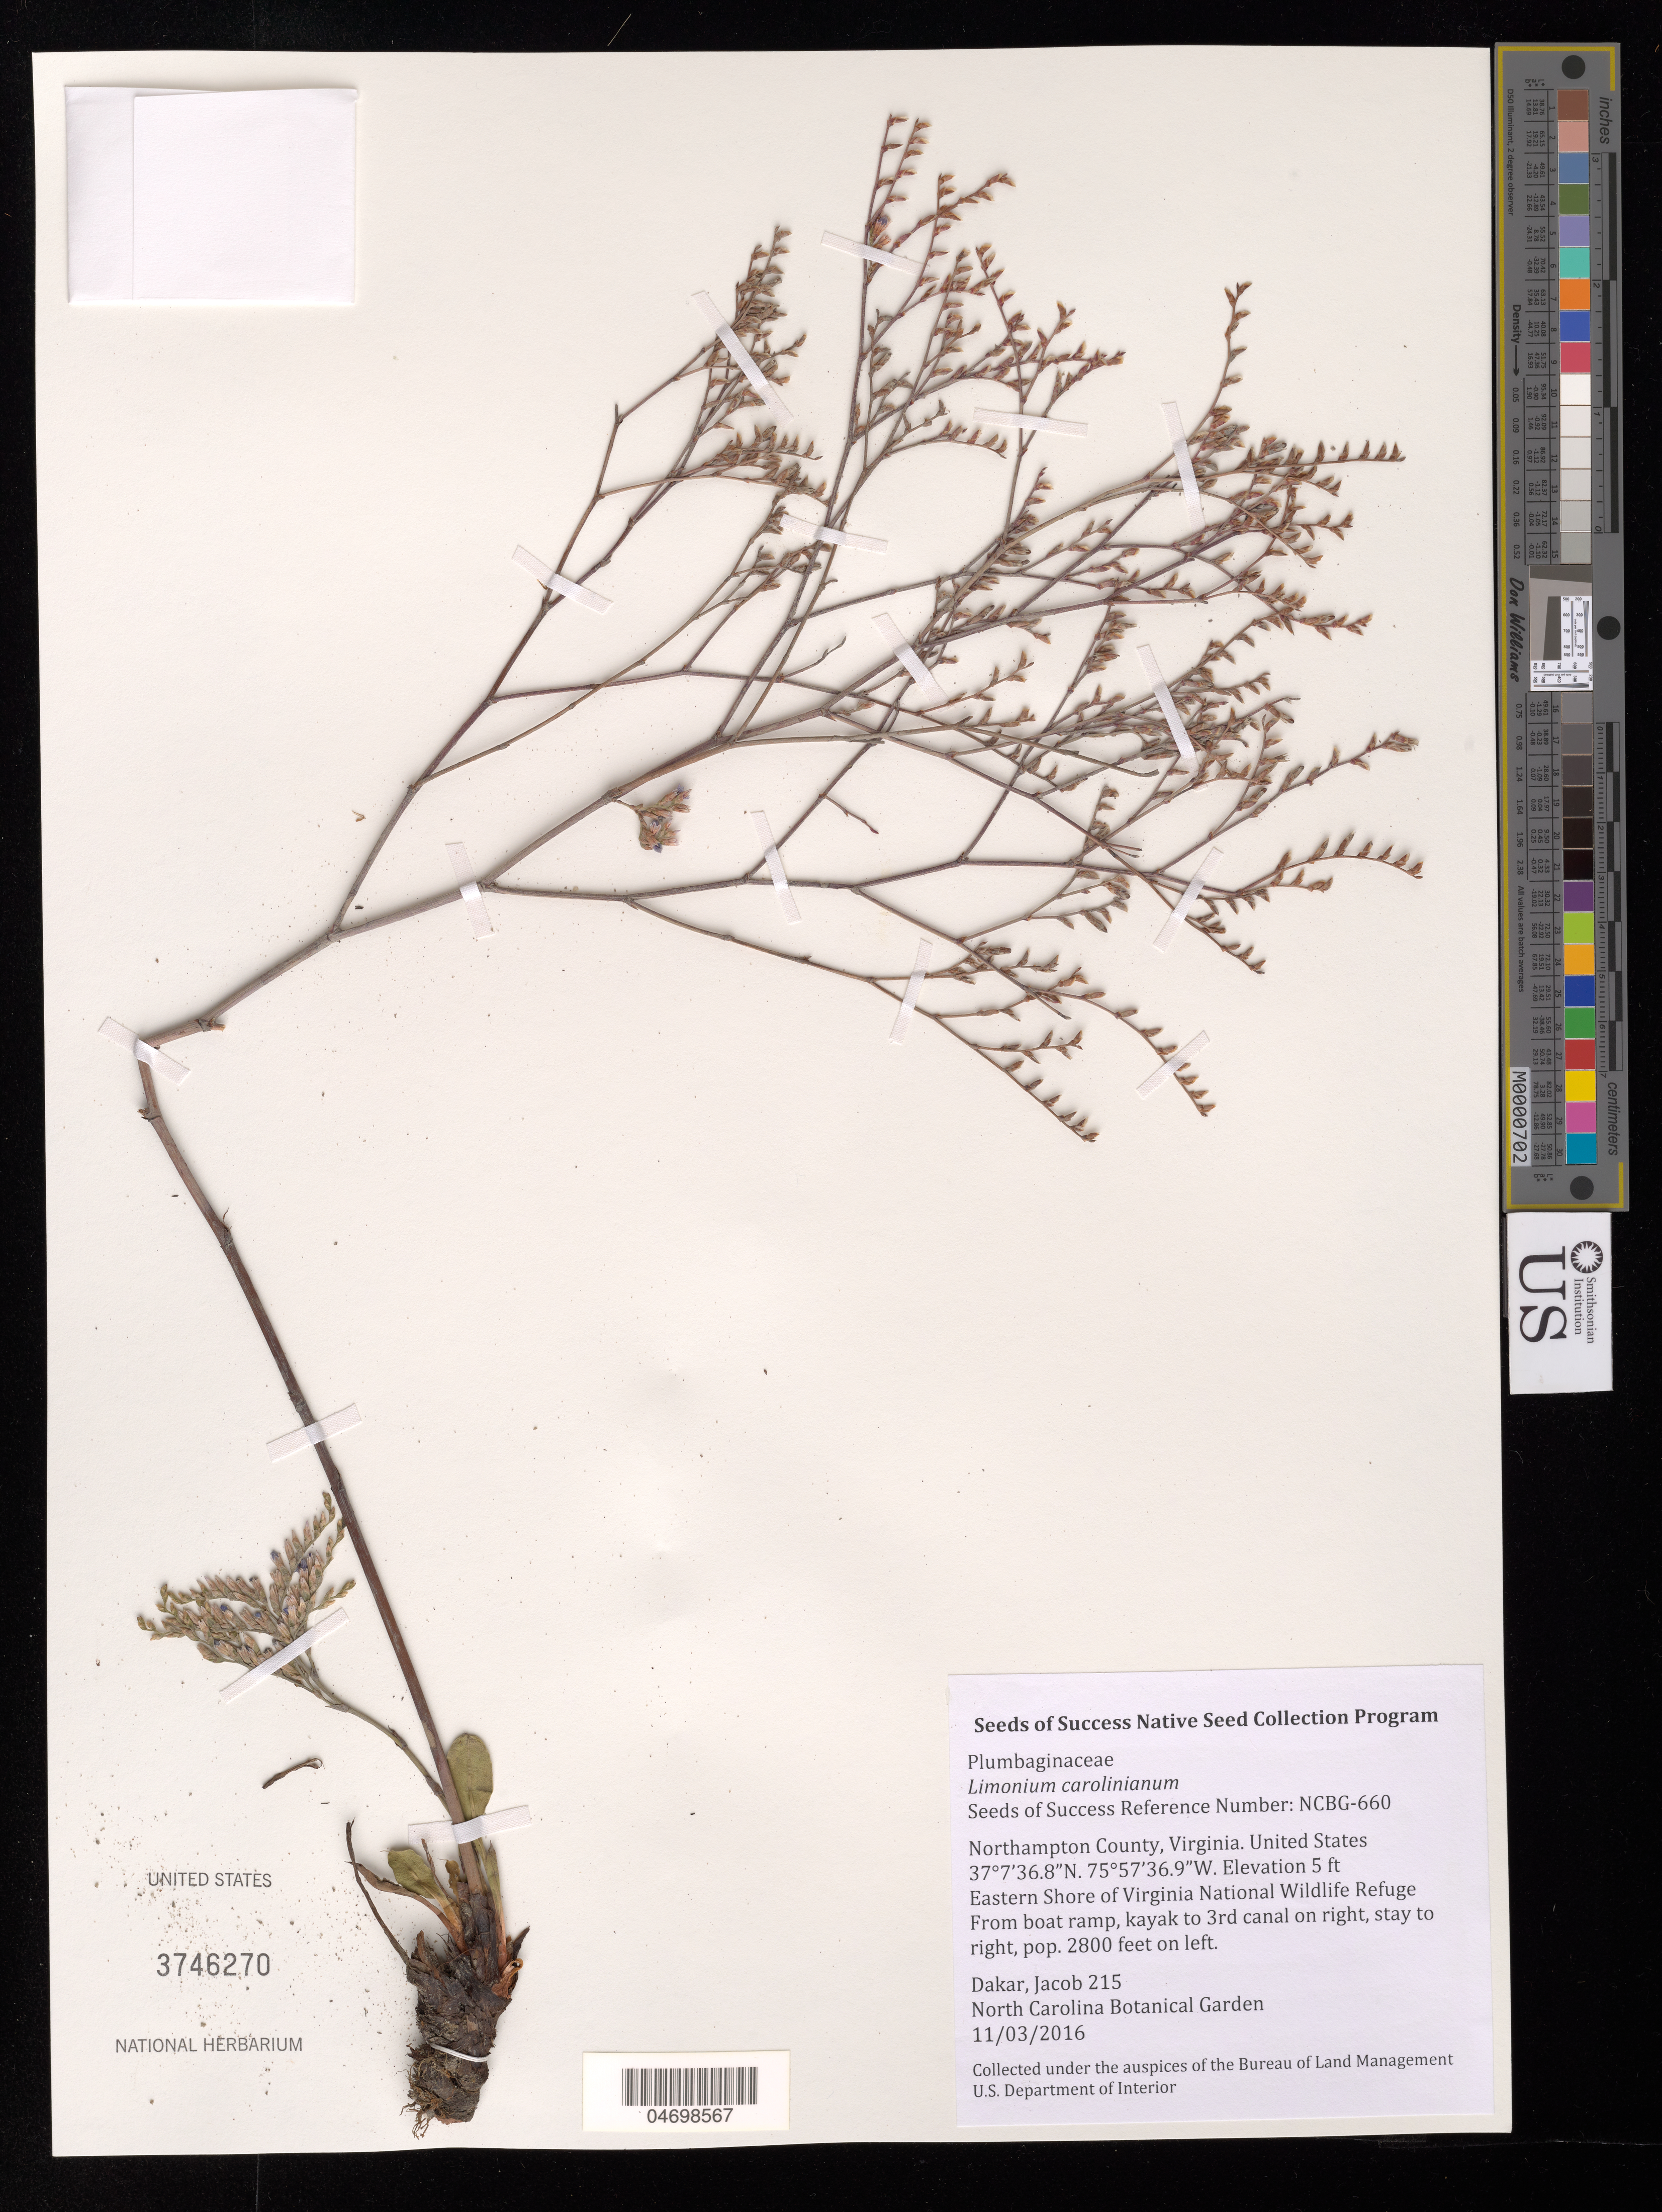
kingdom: Plantae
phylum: Tracheophyta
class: Magnoliopsida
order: Caryophyllales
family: Plumbaginaceae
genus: Limonium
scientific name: Limonium carolinianum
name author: (Walter) Britton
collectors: J. Dakar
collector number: NCBG-660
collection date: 2016-11-03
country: United States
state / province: Virginia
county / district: Northampton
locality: Eastern Shore of Virginia National Wildlife Refuge, Wise Point Boat Ramp/Marsh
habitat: Tidal salt marsh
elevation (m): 2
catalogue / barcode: US 3746270